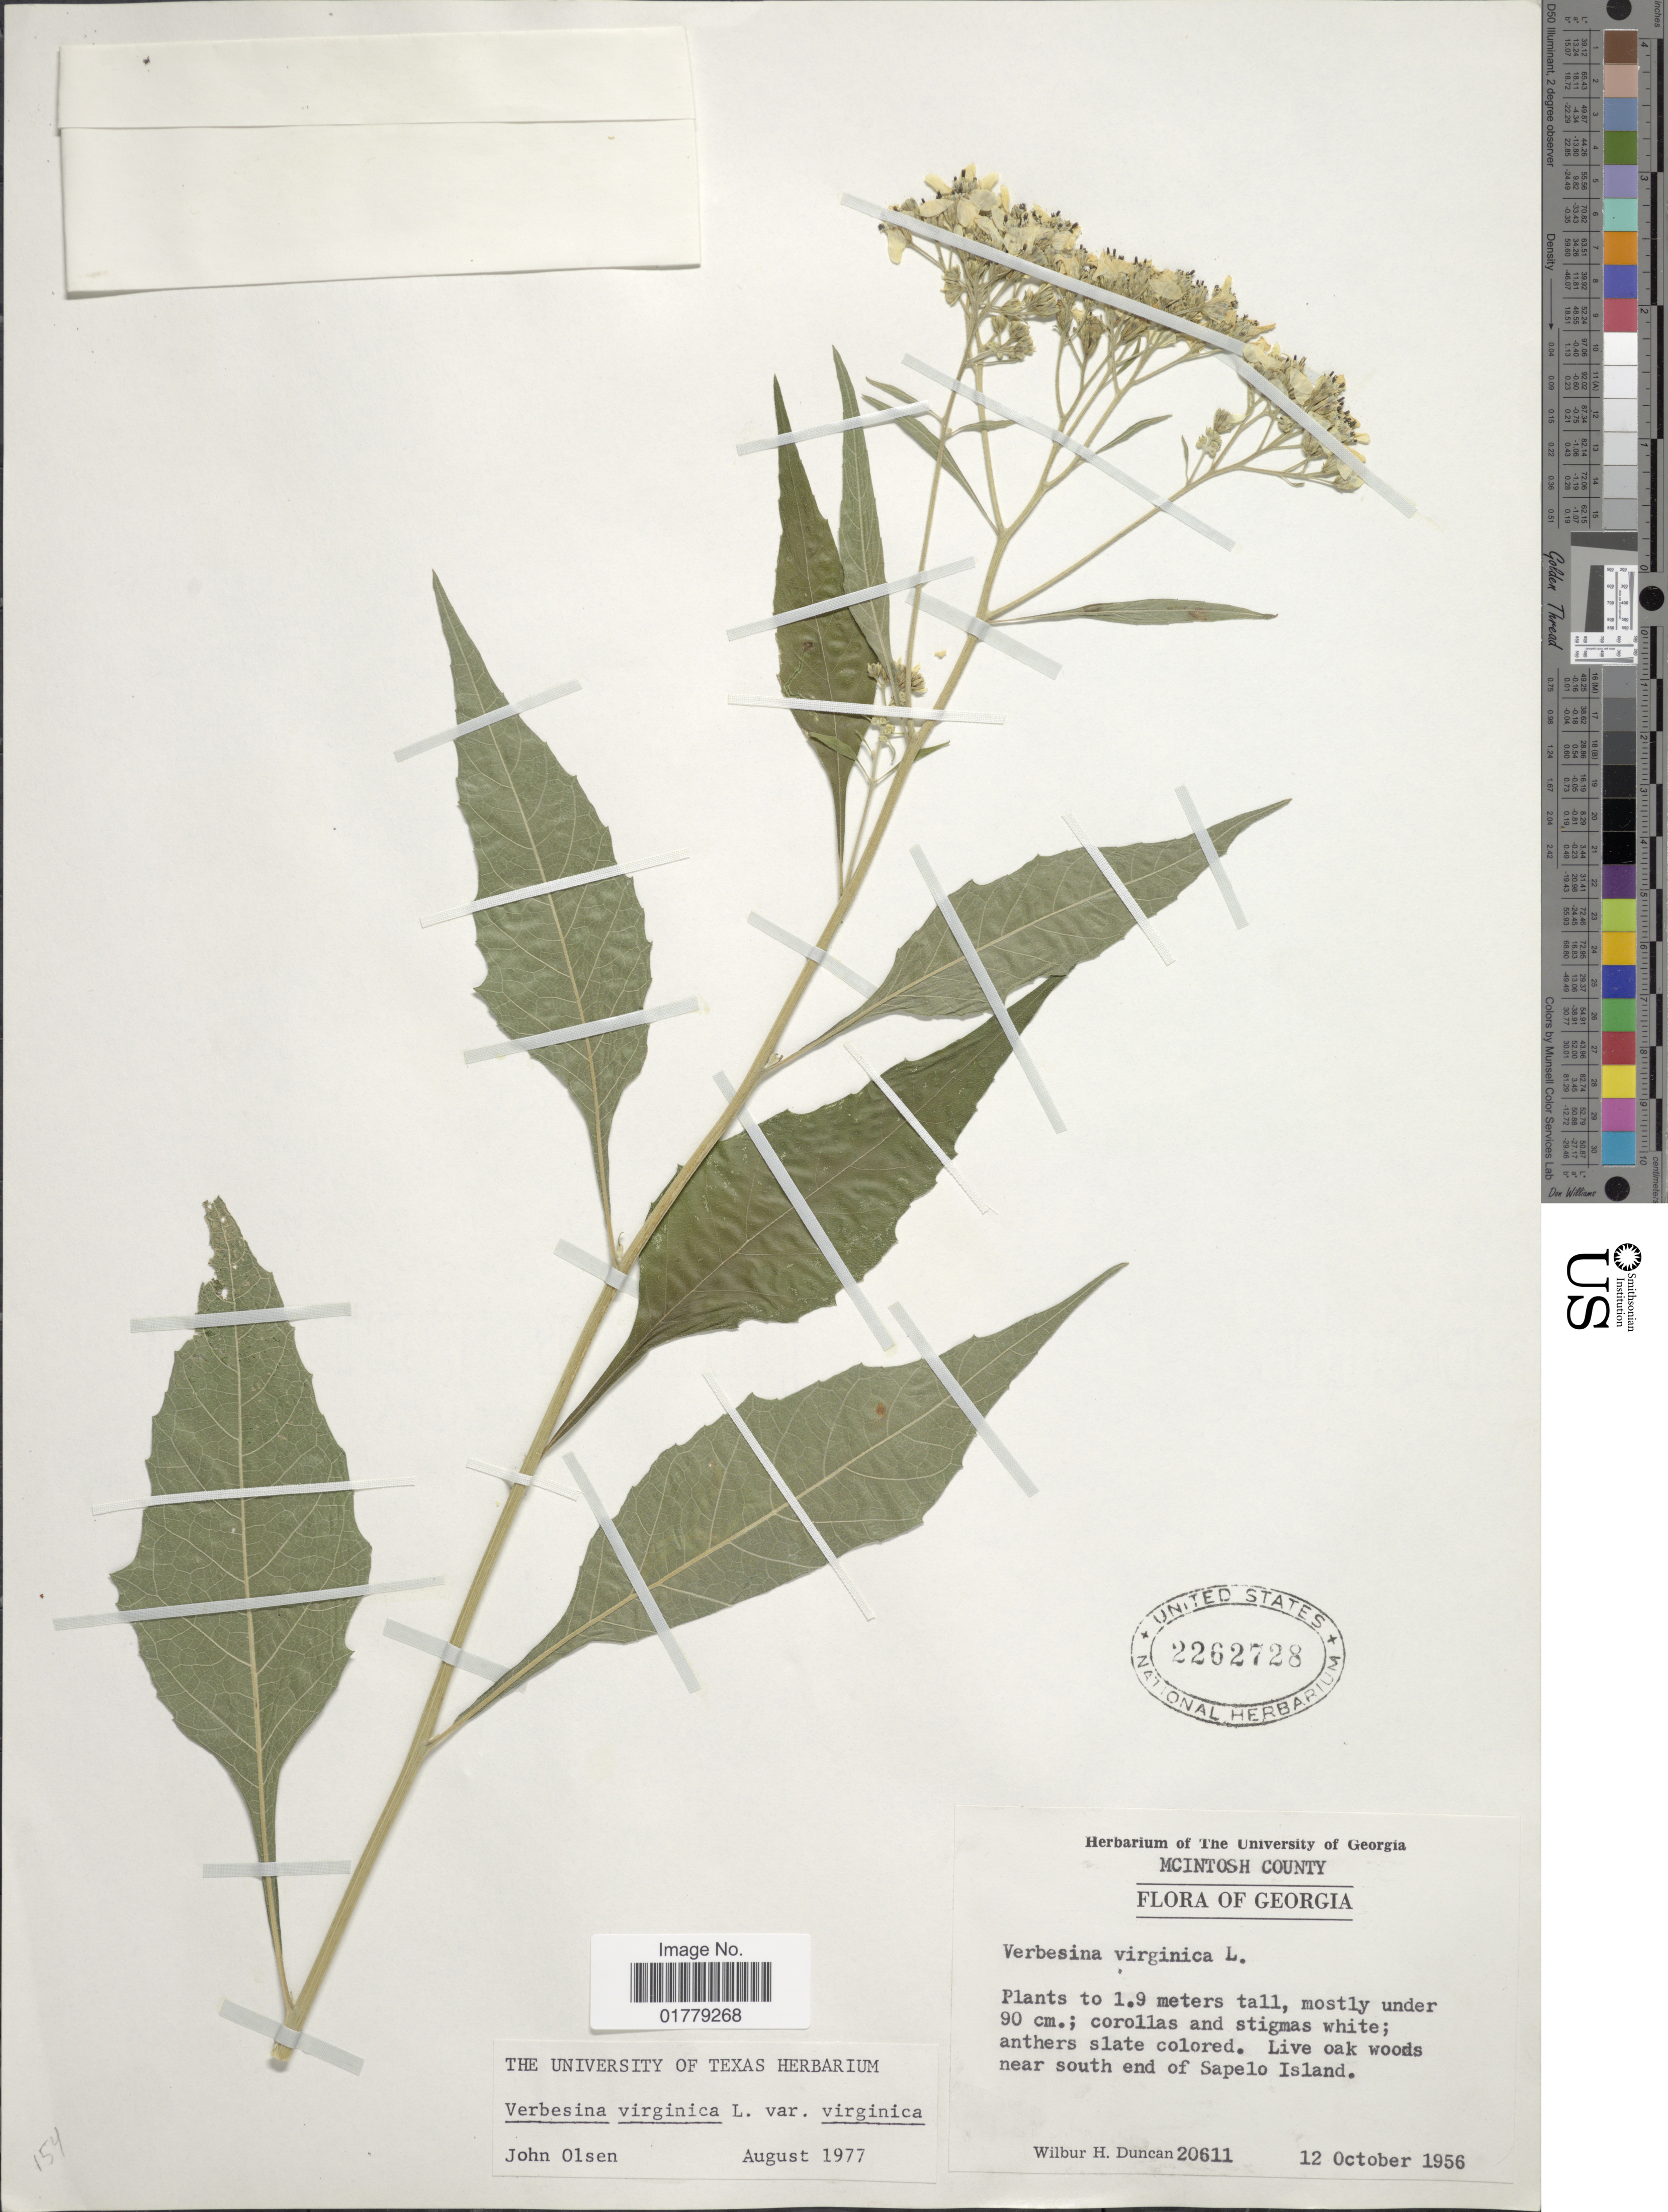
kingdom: Plantae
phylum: Tracheophyta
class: Magnoliopsida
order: Asterales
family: Asteraceae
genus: Verbesina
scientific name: Verbesina virginica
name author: L.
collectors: W. H. Duncan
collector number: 20611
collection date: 1956-10-12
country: United States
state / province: Georgia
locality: Mcintosh County. Georgia. Live oak woods near south end of Sapelo Island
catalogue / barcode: US 2262728